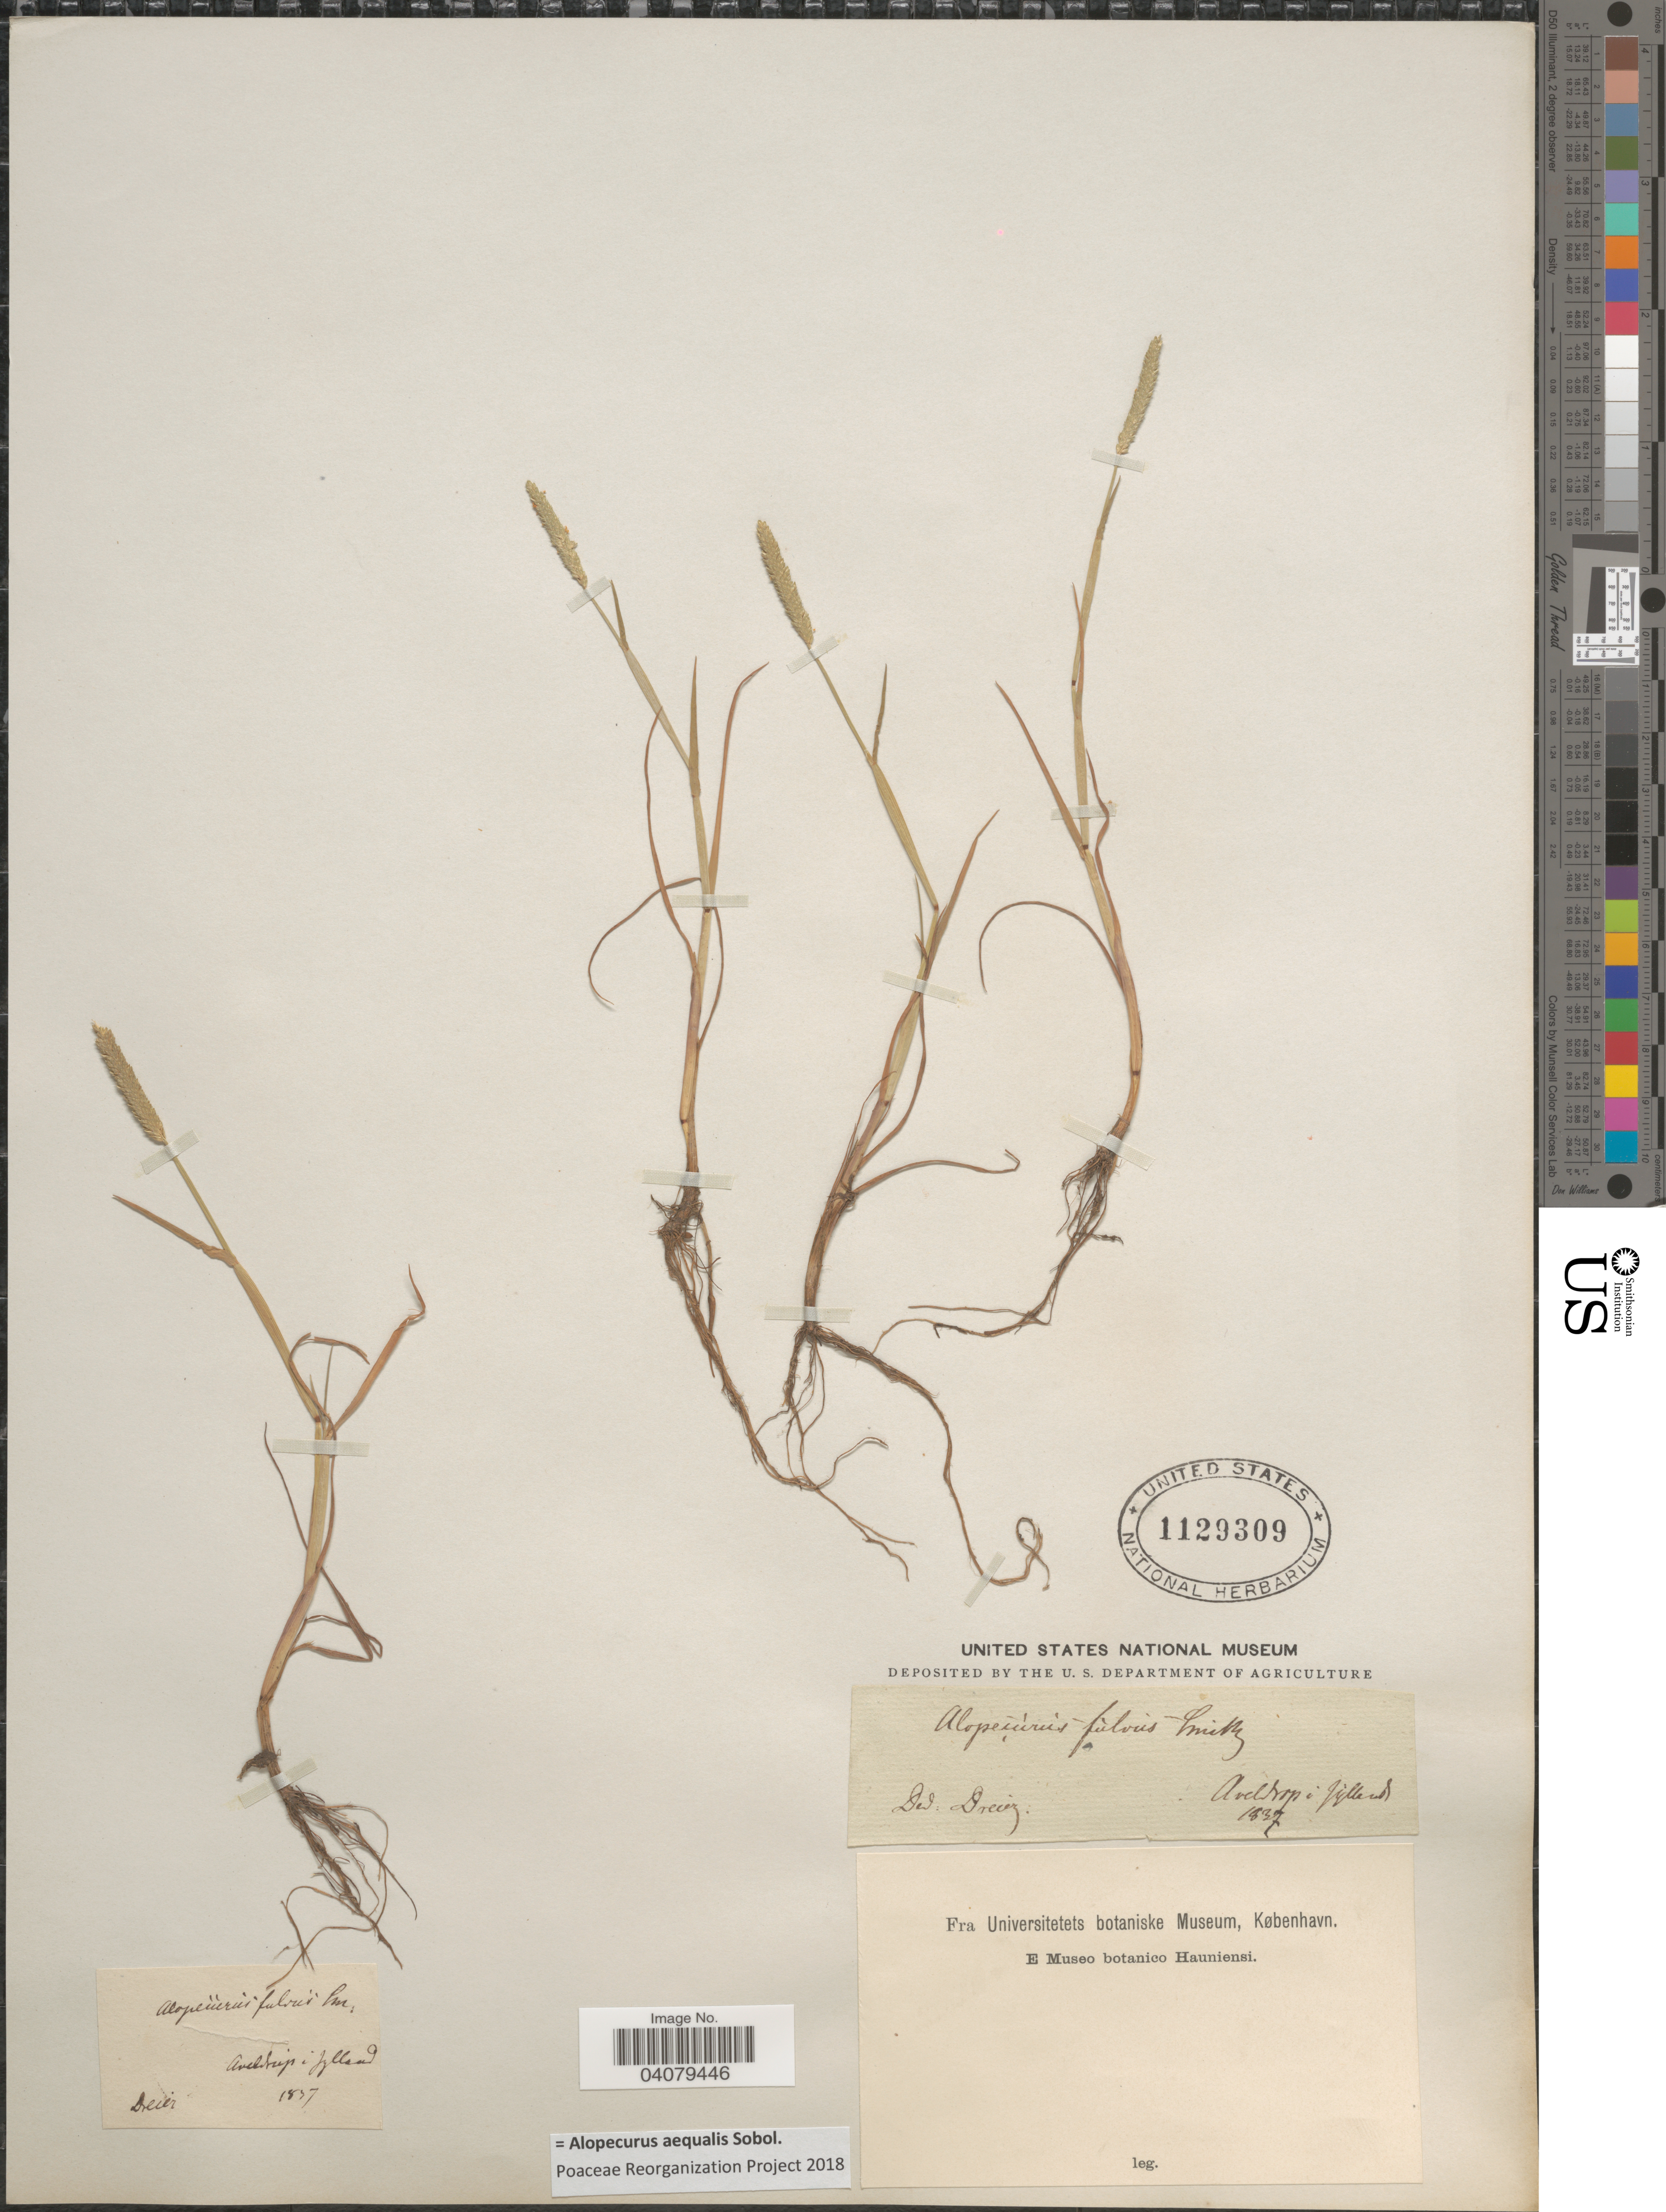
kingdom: Plantae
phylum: Tracheophyta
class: Liliopsida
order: Poales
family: Poaceae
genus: Alopecurus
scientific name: Alopecurus arundinaceus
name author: Poir.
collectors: Drecez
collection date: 1837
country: Denmark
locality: Aveltrop i Jylland.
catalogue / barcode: US 1129309